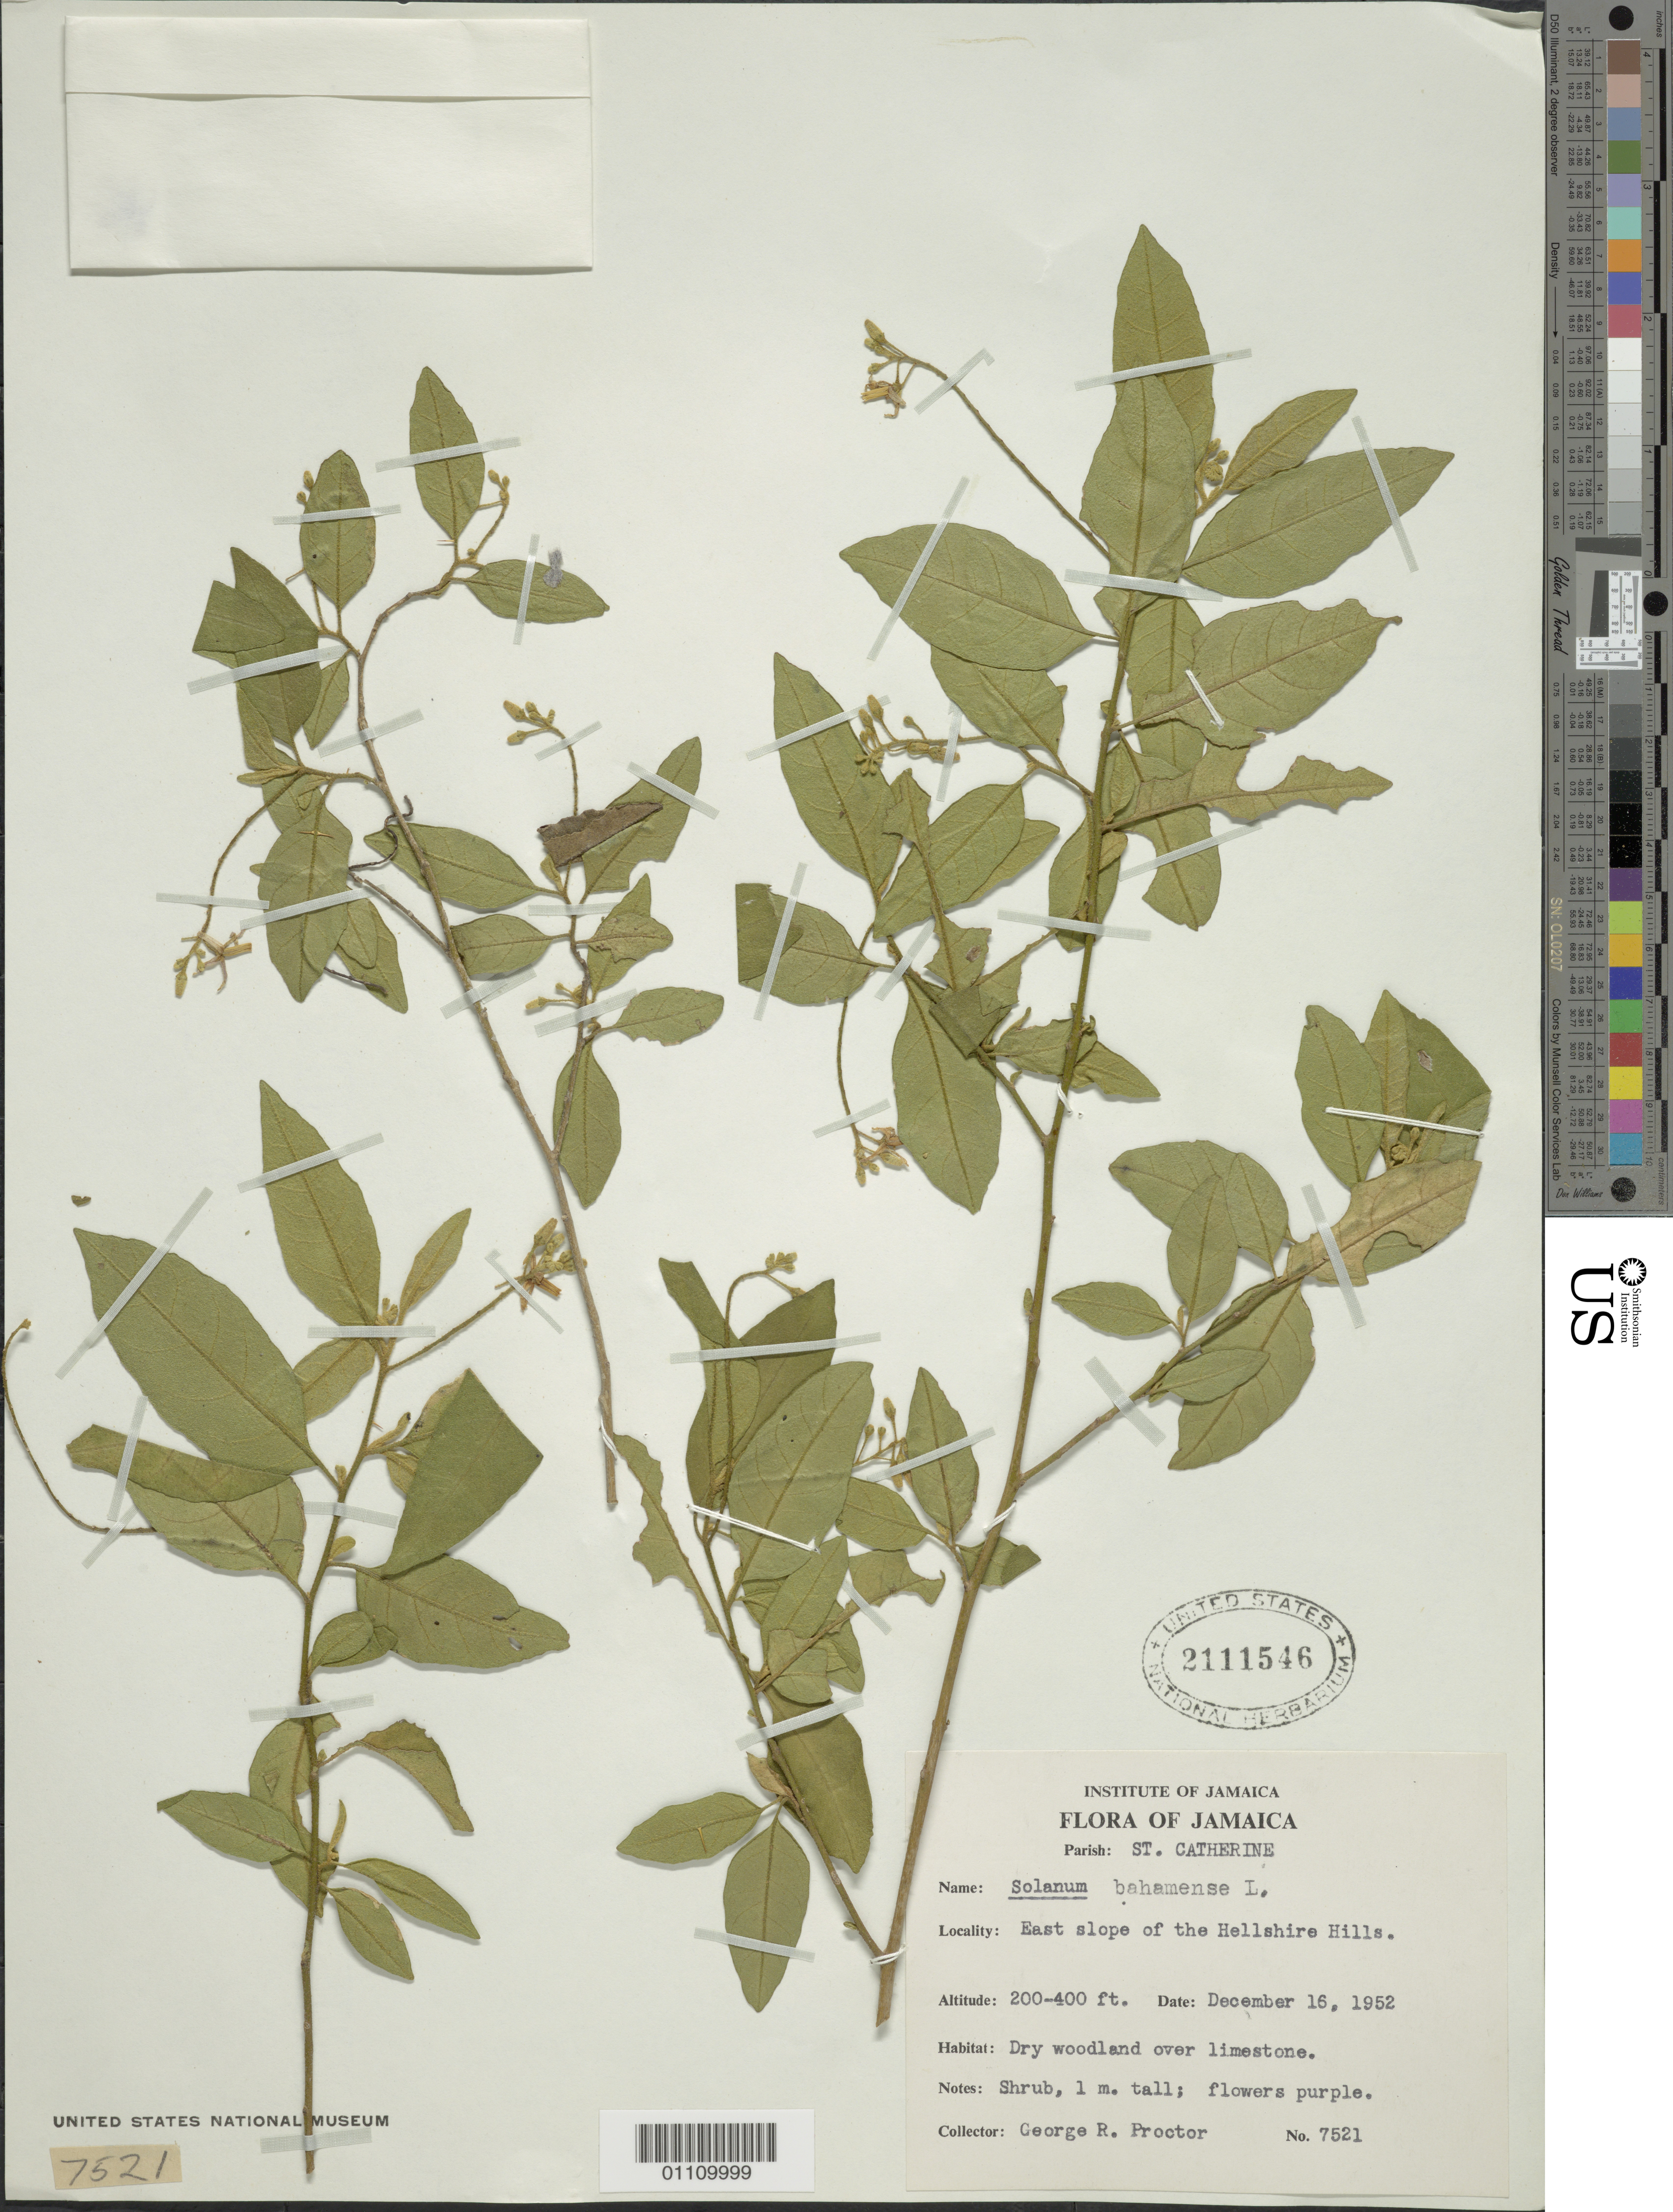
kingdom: Plantae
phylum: Tracheophyta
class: Magnoliopsida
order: Solanales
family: Solanaceae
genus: Solanum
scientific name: Solanum bahamense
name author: L.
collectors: G. R. Proctor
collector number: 7521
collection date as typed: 16 Dec 1952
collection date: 1952-12-16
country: Jamaica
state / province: Saint Catherine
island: Jamaica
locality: Hellshire Hills, E slope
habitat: Dry woodland over limestone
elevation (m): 61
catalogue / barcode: US 2111546